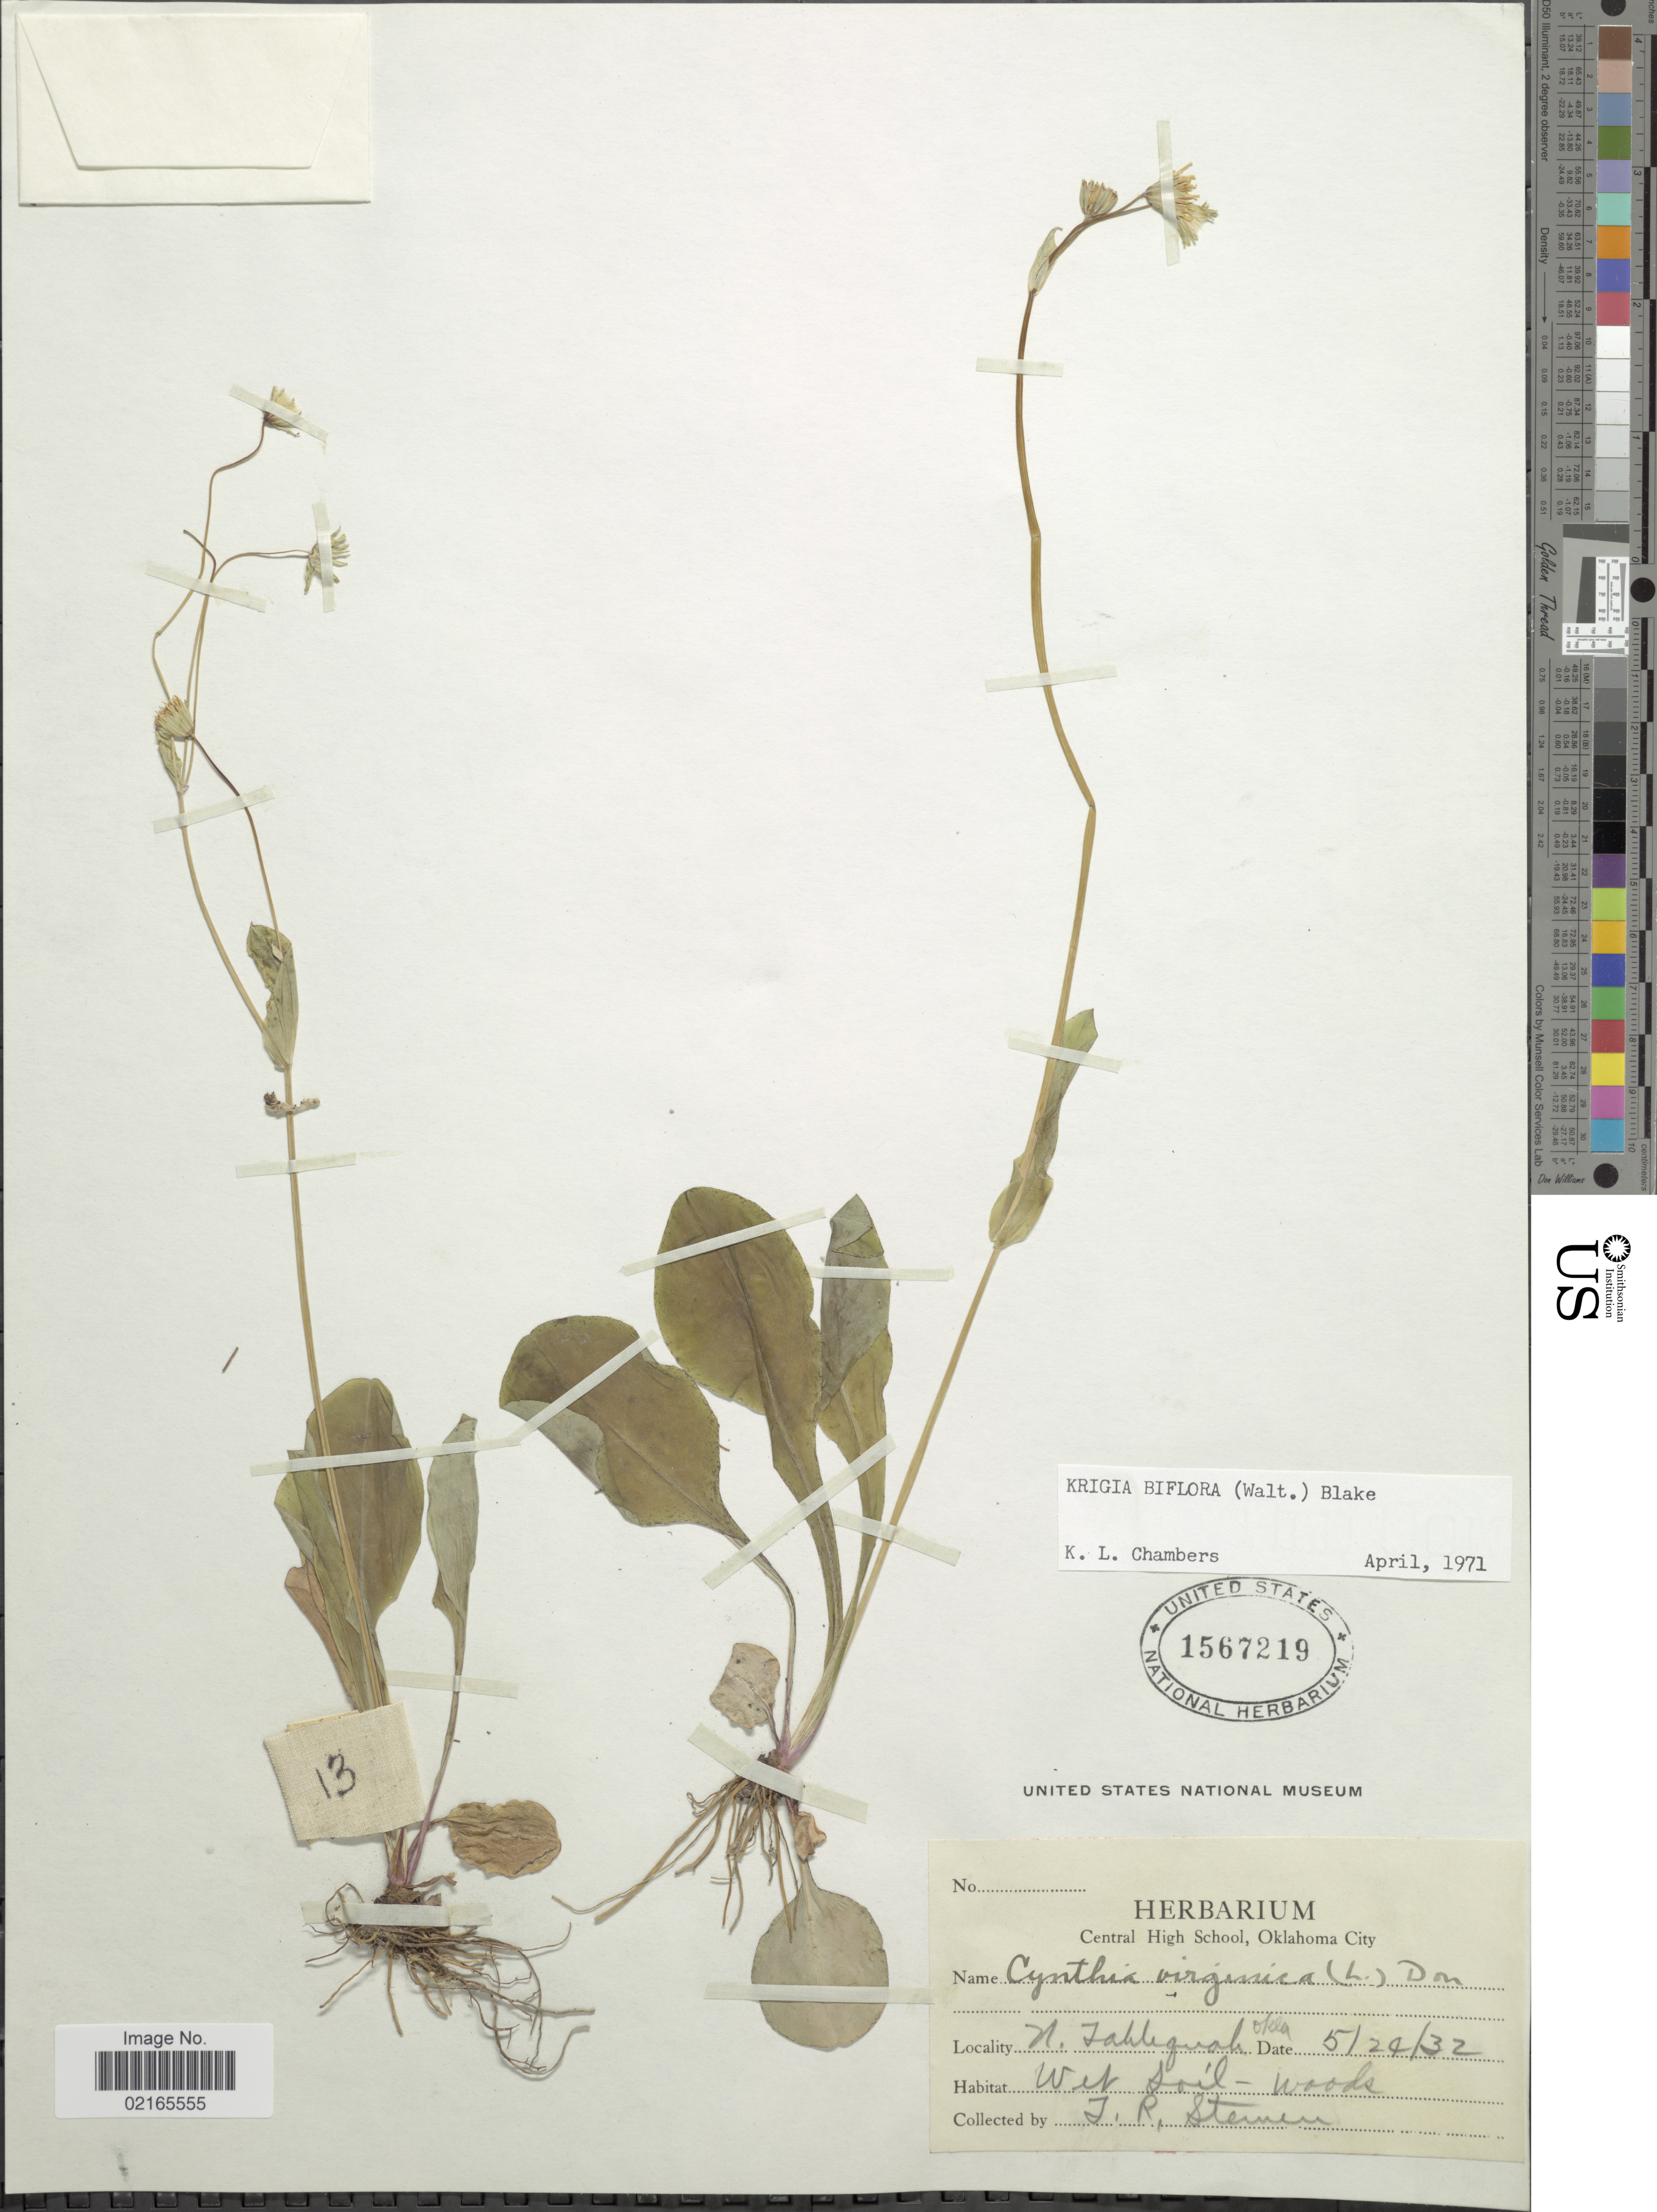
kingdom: Plantae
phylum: Tracheophyta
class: Magnoliopsida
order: Asterales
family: Asteraceae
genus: Krigia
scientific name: Krigia biflora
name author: (Walter) S.F. Blake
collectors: T. Steinen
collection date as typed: Transcribed d/m/y: 24/5/32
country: United States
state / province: Oklahoma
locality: N. Tahlequah, wet soil, woods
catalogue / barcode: US 1567219